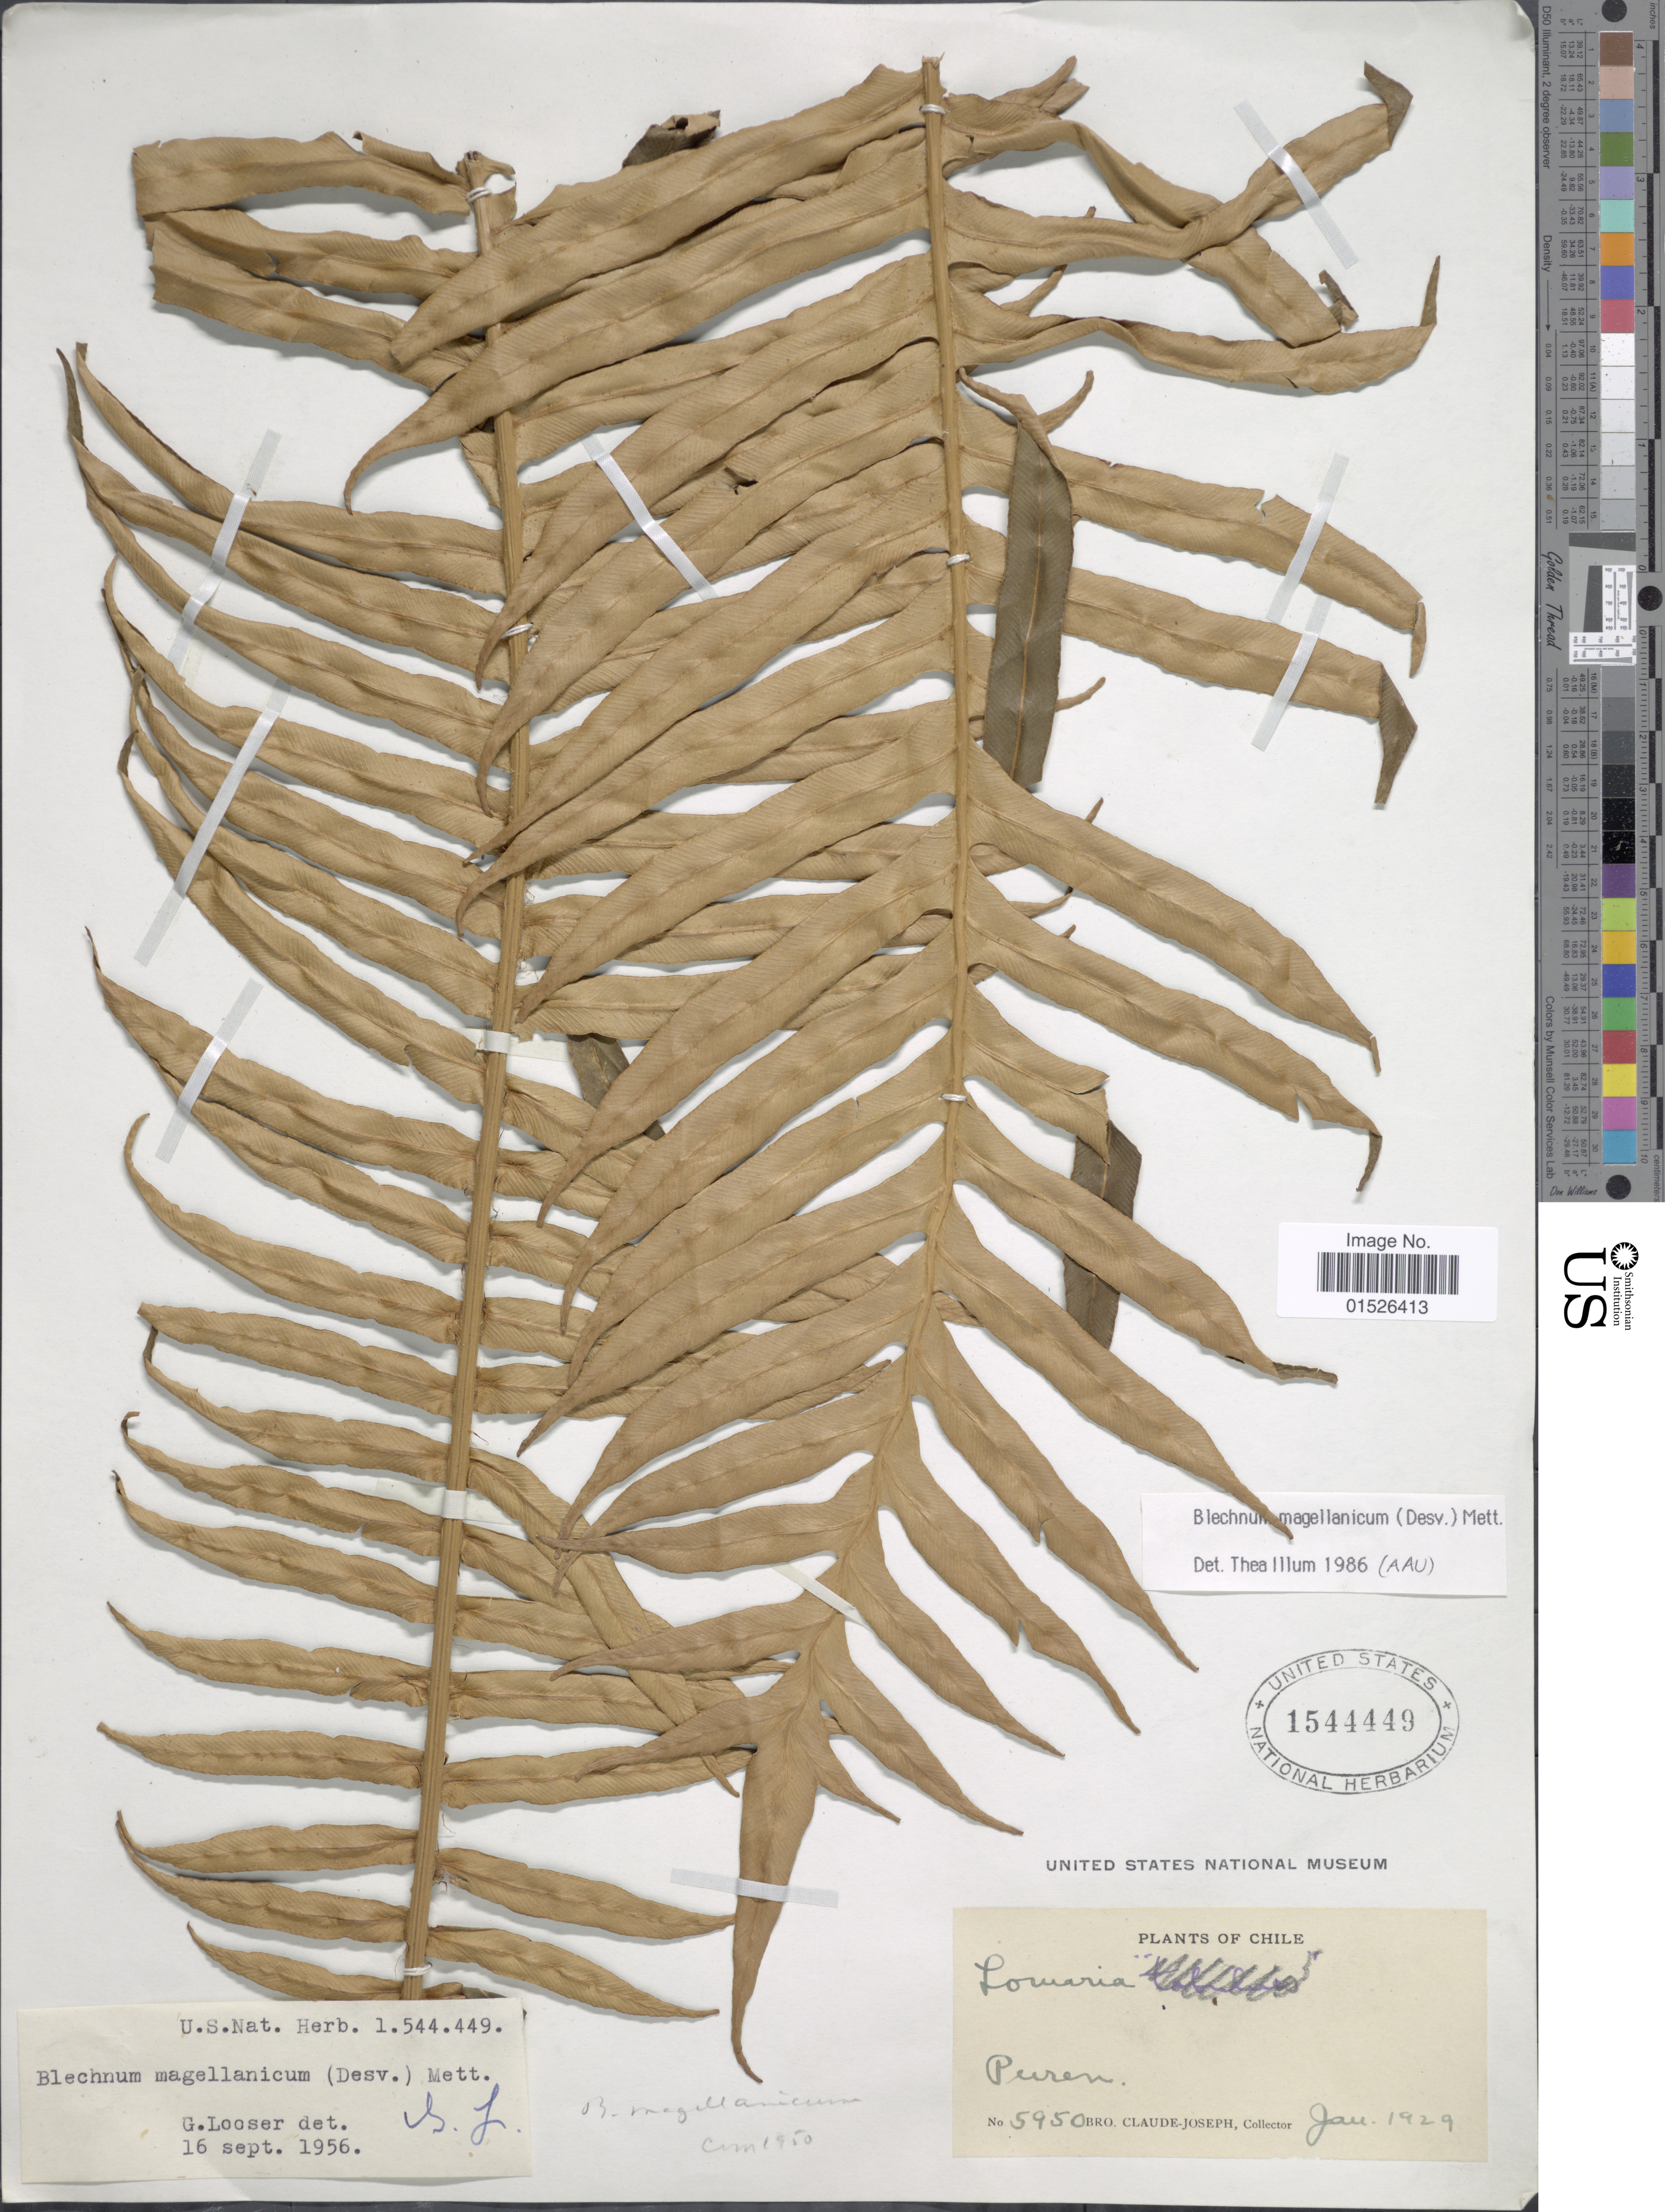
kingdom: Plantae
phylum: Tracheophyta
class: Polypodiopsida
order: Polypodiales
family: Blechnaceae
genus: Blechnum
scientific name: Blechnum magellanicum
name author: Mett.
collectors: Bro. Claude-Joseph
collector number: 5950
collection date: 1929-01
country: Chile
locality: Chile. Puren.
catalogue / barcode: US 1544449